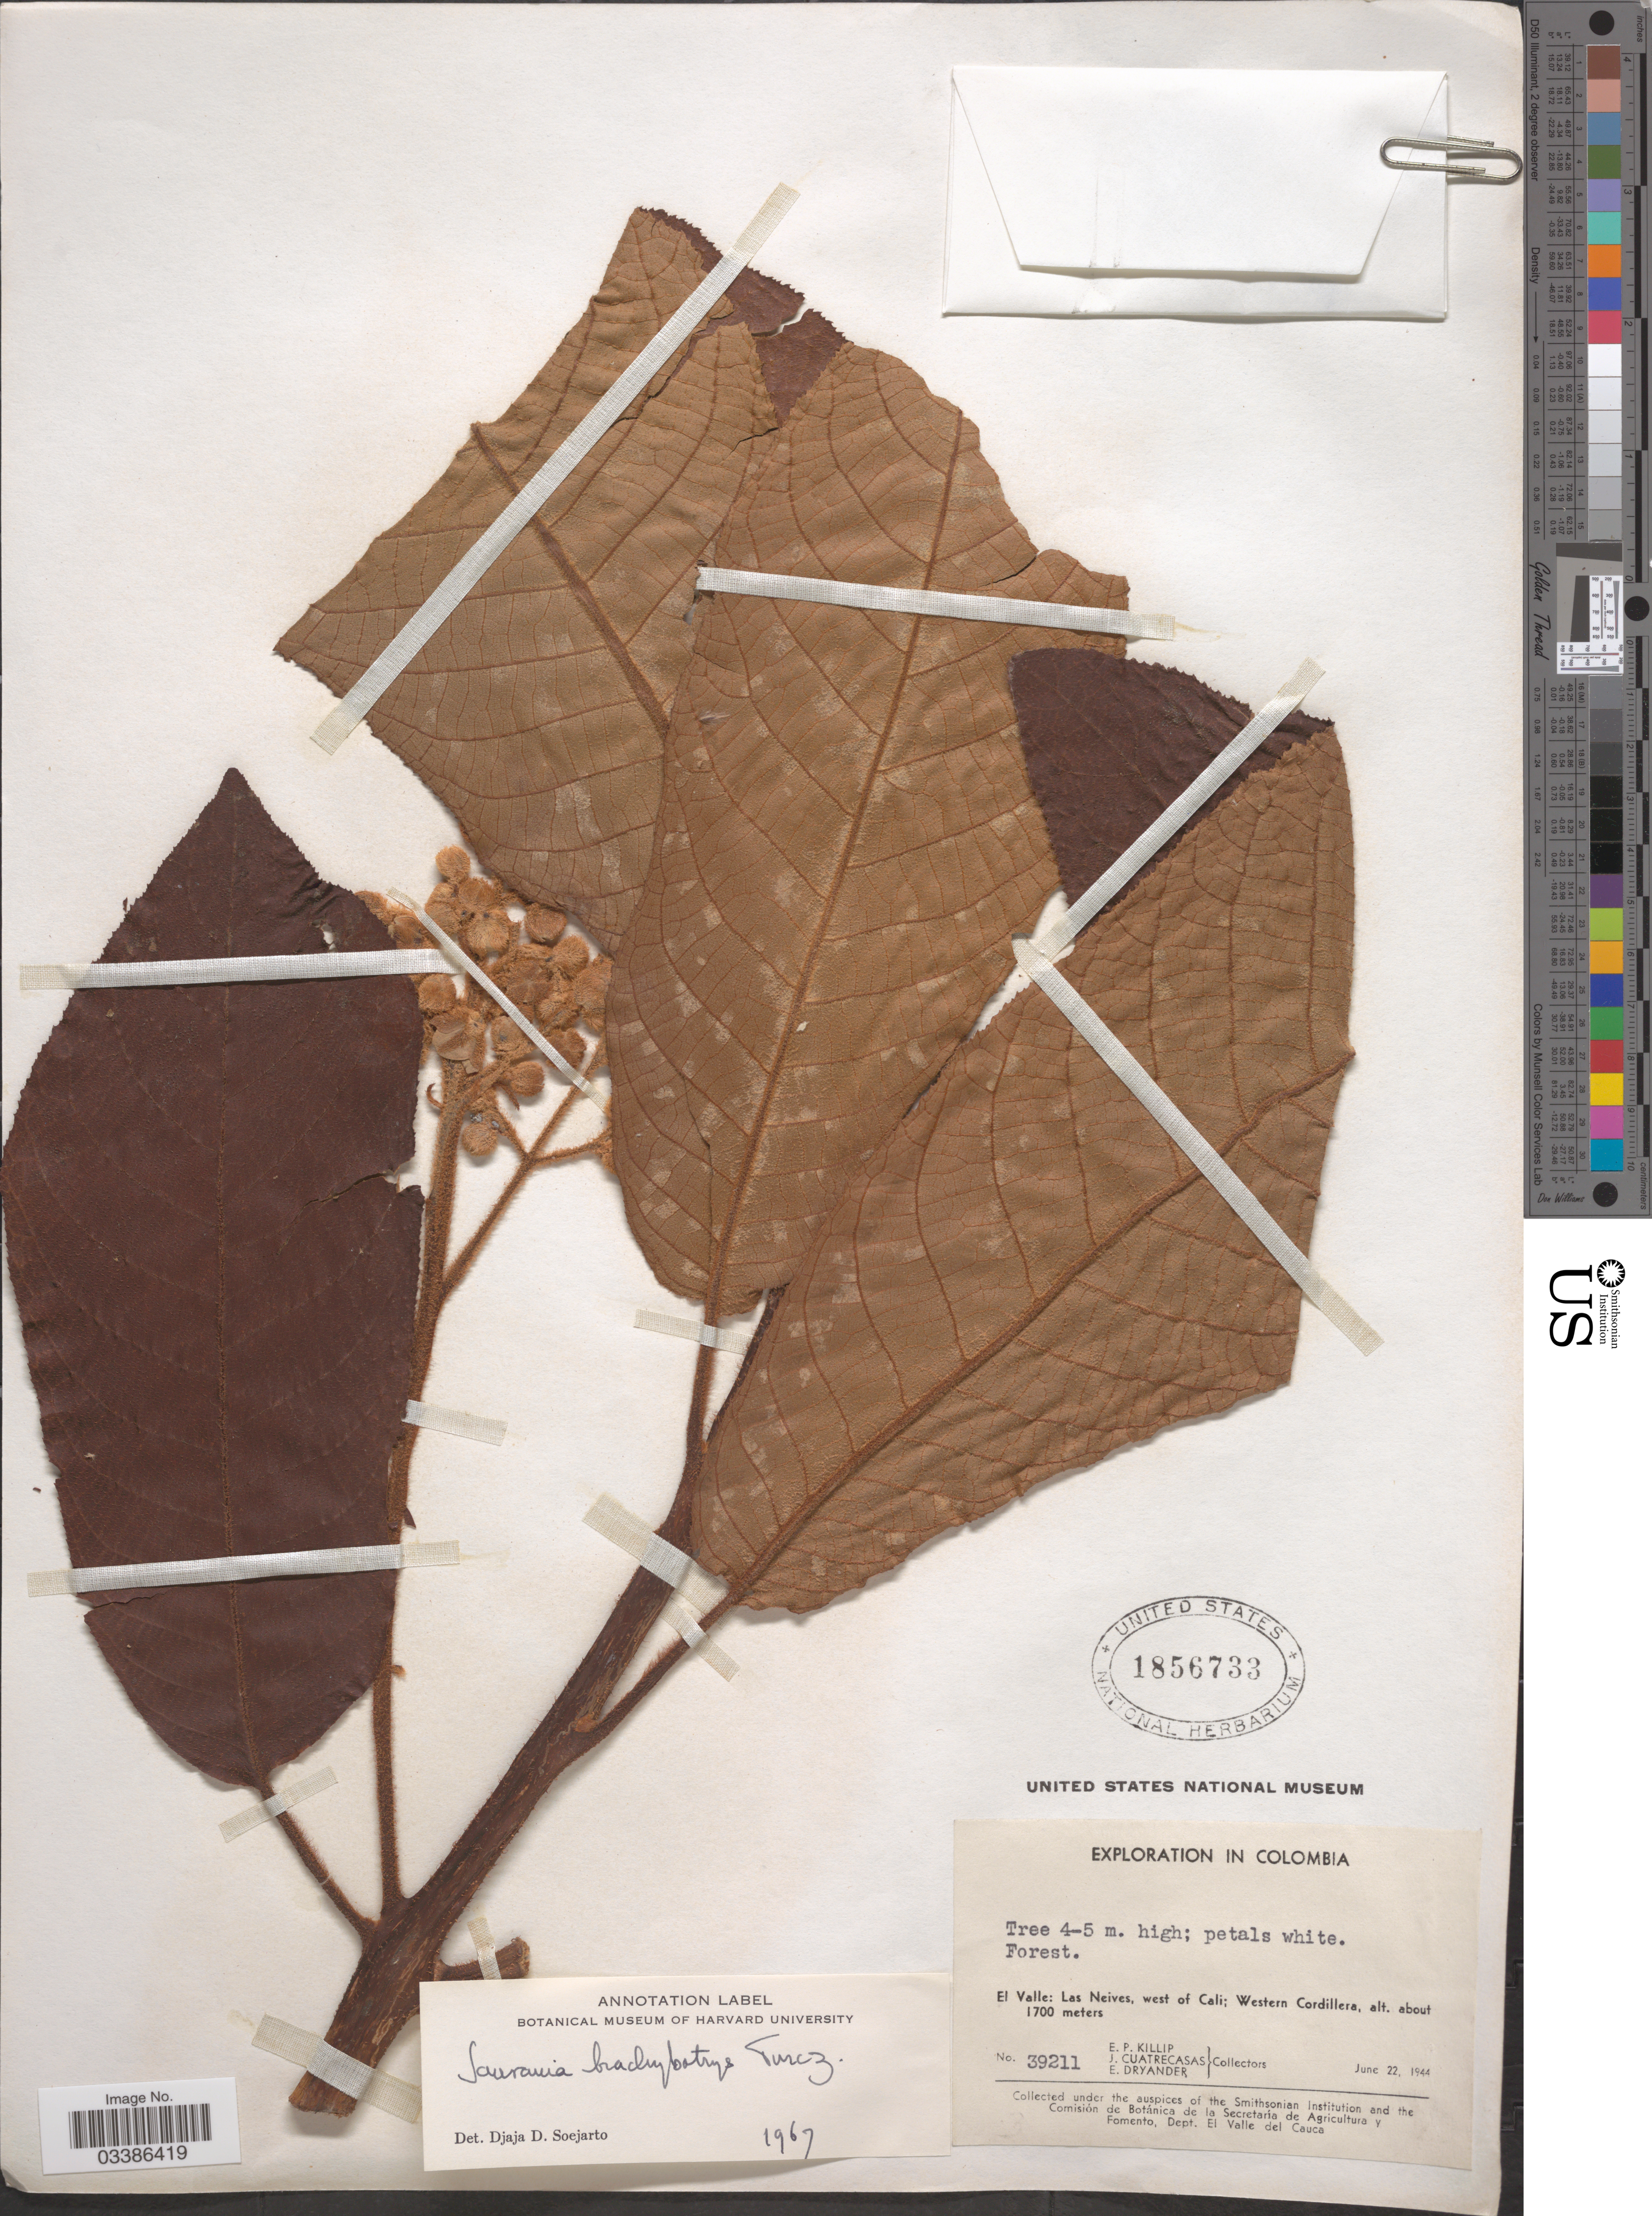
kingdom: Plantae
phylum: Tracheophyta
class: Magnoliopsida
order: Ericales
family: Actinidiaceae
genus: Saurauia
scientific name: Saurauia brachybotrys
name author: Turcz.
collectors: E. P. Killip, J. Cuatrecasas & E. Dryander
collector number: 39211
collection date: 1944-06-22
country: Colombia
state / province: Valle del Cauca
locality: El Valle: Las Neives, west of Cali; Western Cordillera.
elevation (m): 1700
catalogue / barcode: US 1856733